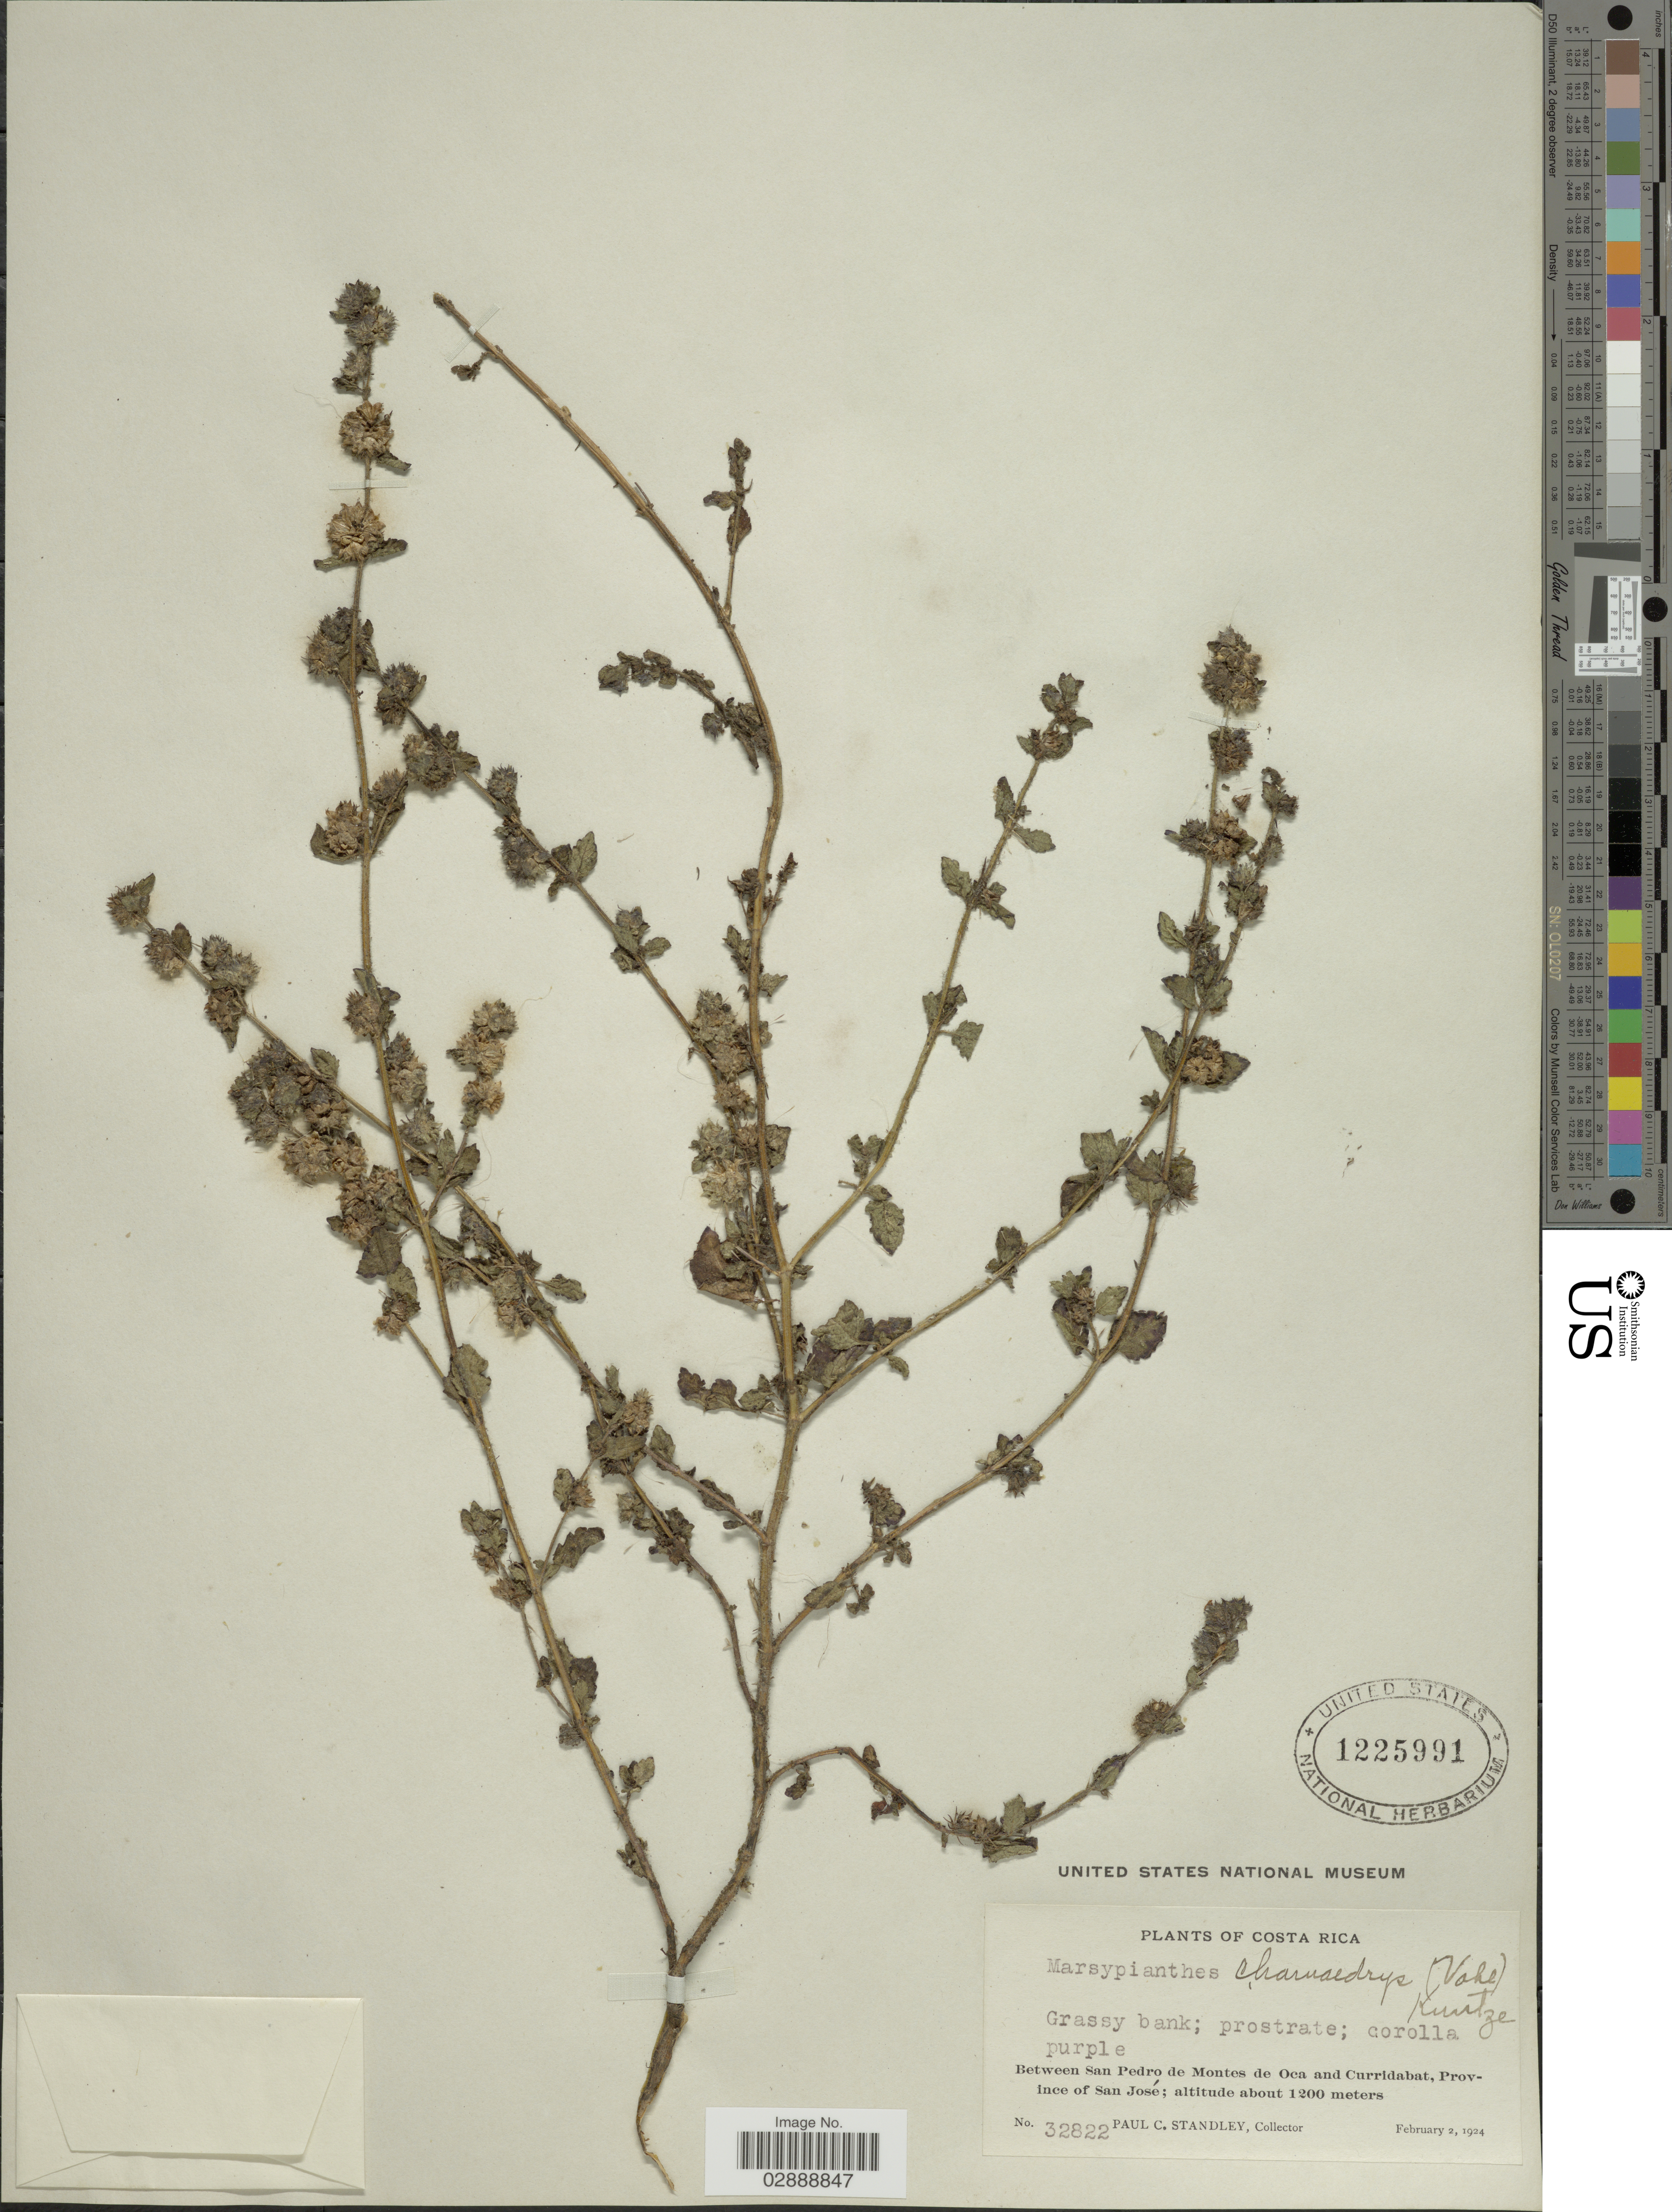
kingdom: Plantae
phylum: Tracheophyta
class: Magnoliopsida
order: Lamiales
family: Lamiaceae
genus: Marsypianthes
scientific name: Marsypianthes chamaedrys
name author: (Vahl) Kuntze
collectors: P. C. Standley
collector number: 32822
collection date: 1924-02-02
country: Costa Rica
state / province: San José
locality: Between San Pedro de Montes de Oca and Curridabat.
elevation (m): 1200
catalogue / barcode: US 1225991